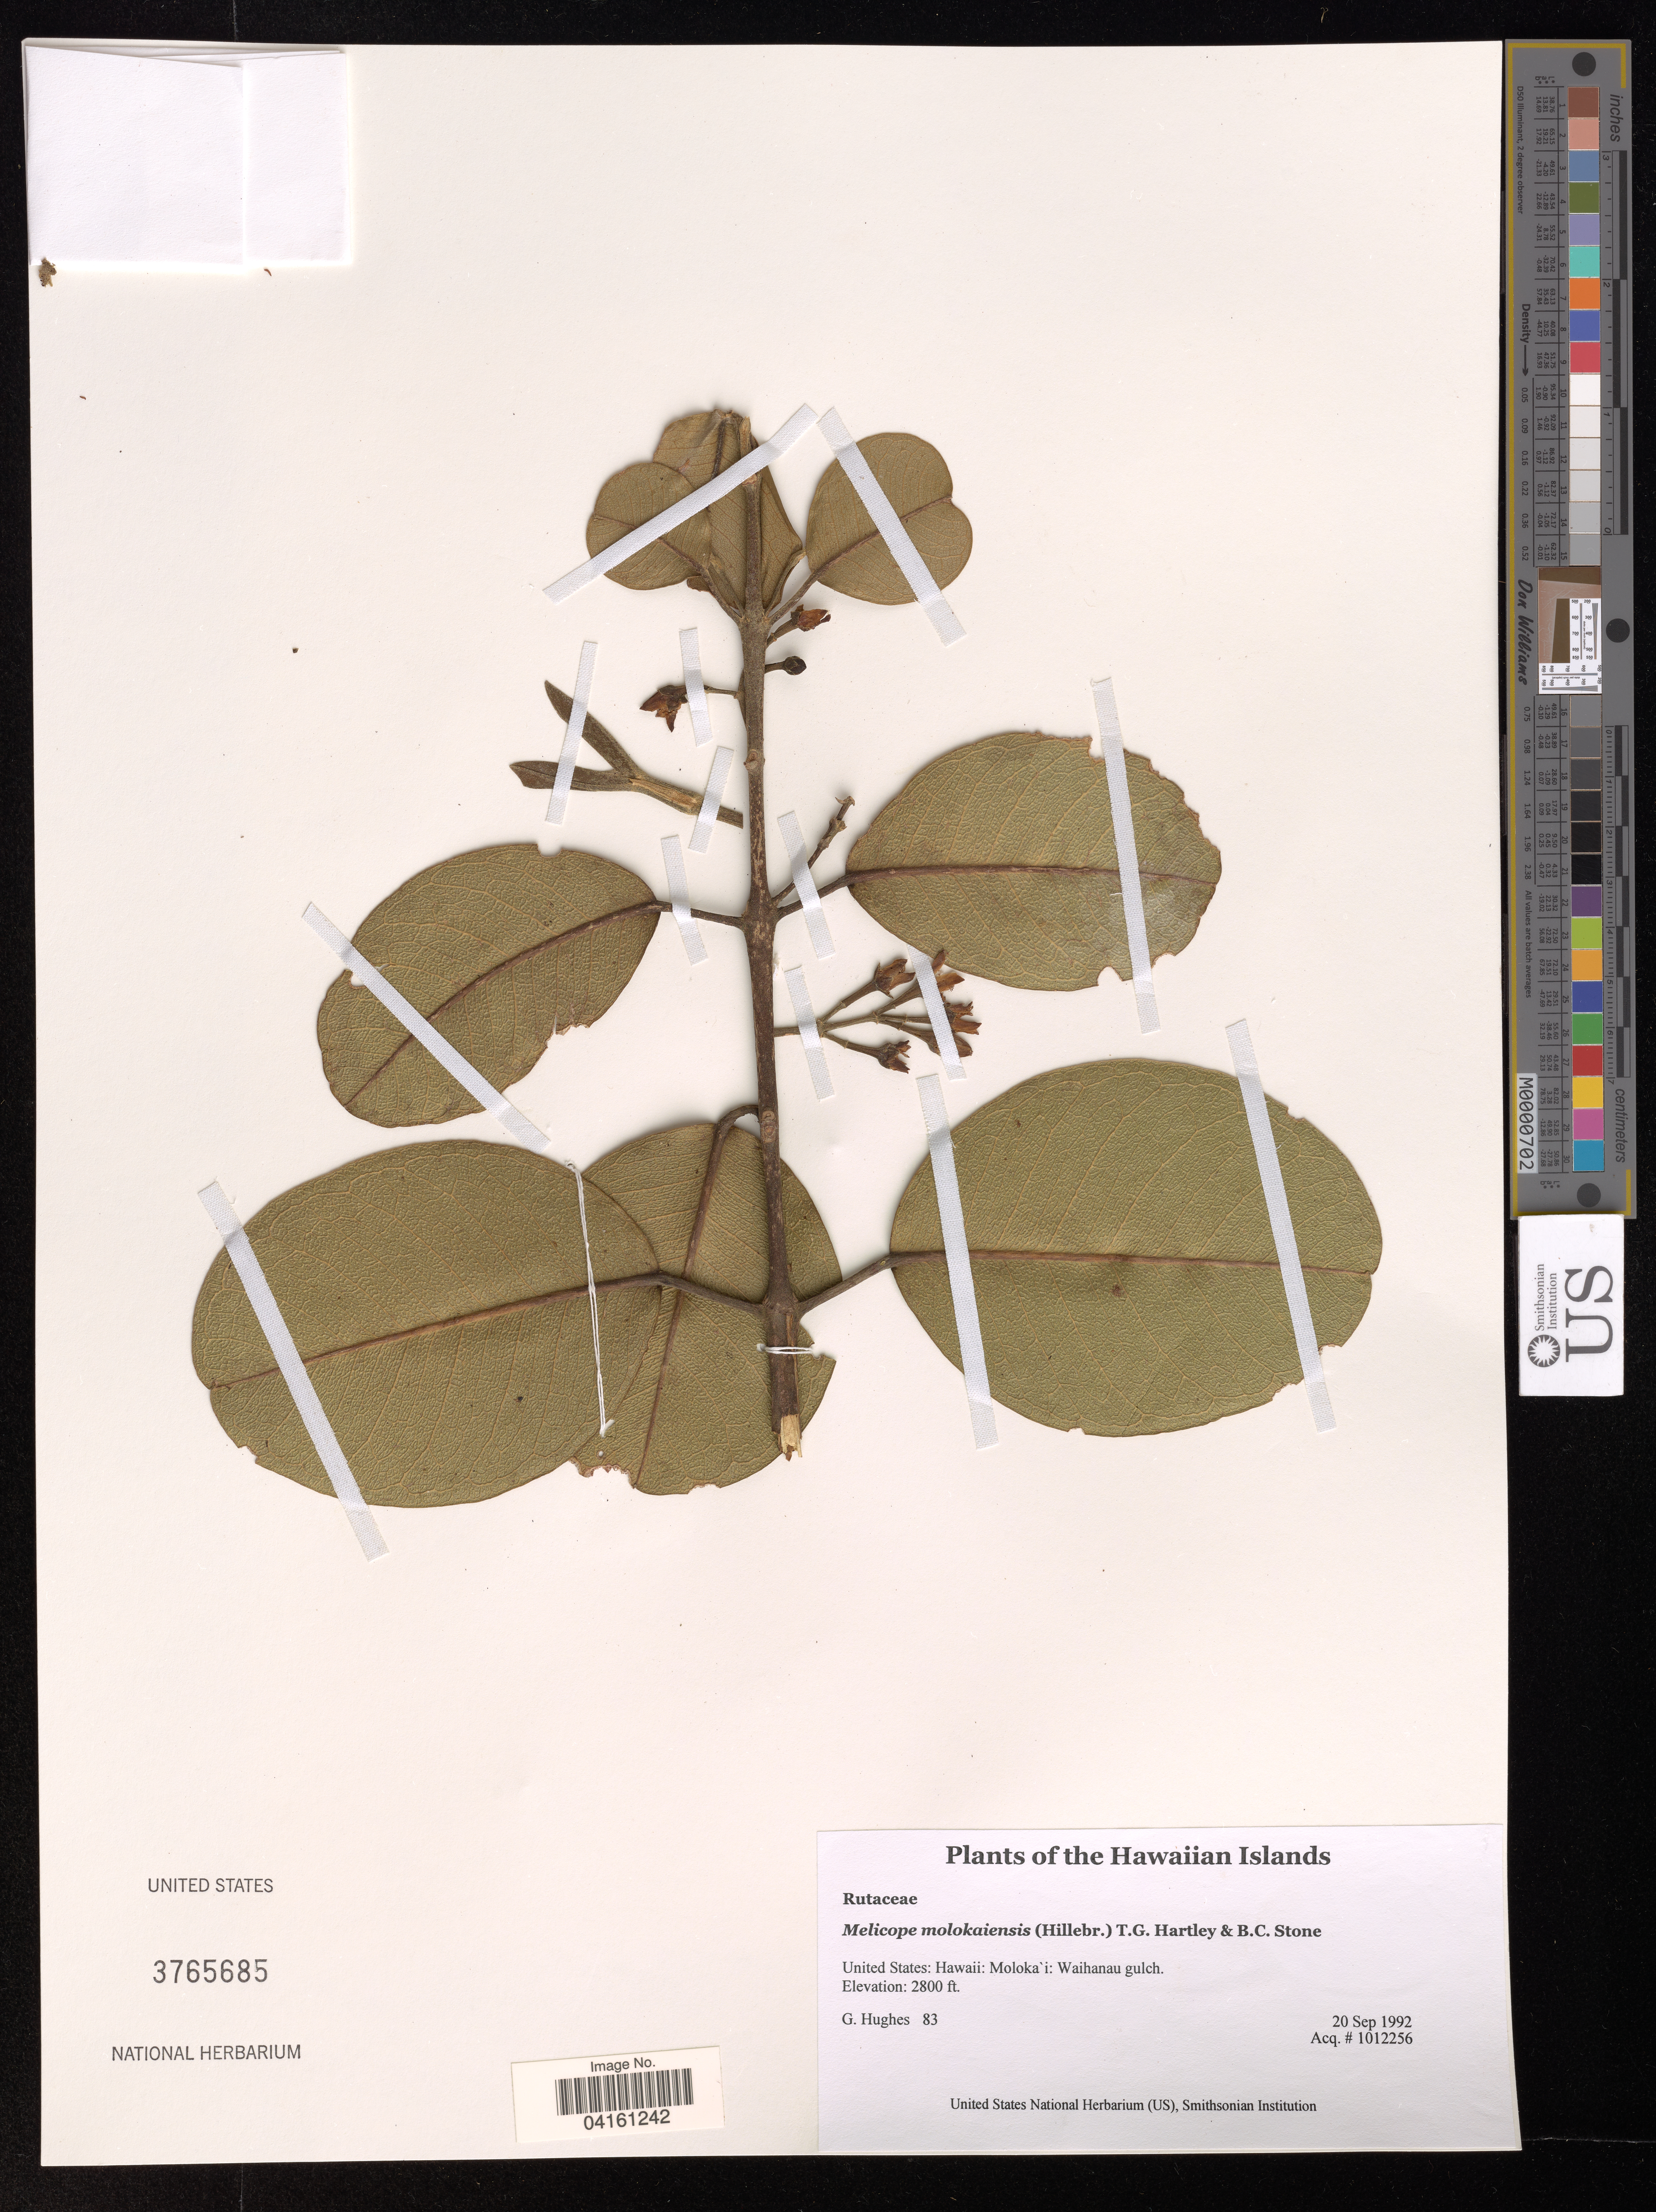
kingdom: Plantae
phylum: Tracheophyta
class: Magnoliopsida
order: Sapindales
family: Rutaceae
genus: Melicope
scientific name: Melicope molokaiensis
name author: (Hillebr.) T.G. Hartley & B.C. Stone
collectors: G. Hughes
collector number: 83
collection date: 1992-09-20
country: United States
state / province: Hawaii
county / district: Maui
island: Moloka'i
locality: The Hawaiian Islands. Moloka'i: Waihanau gulch.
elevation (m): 853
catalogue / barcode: US 3765685